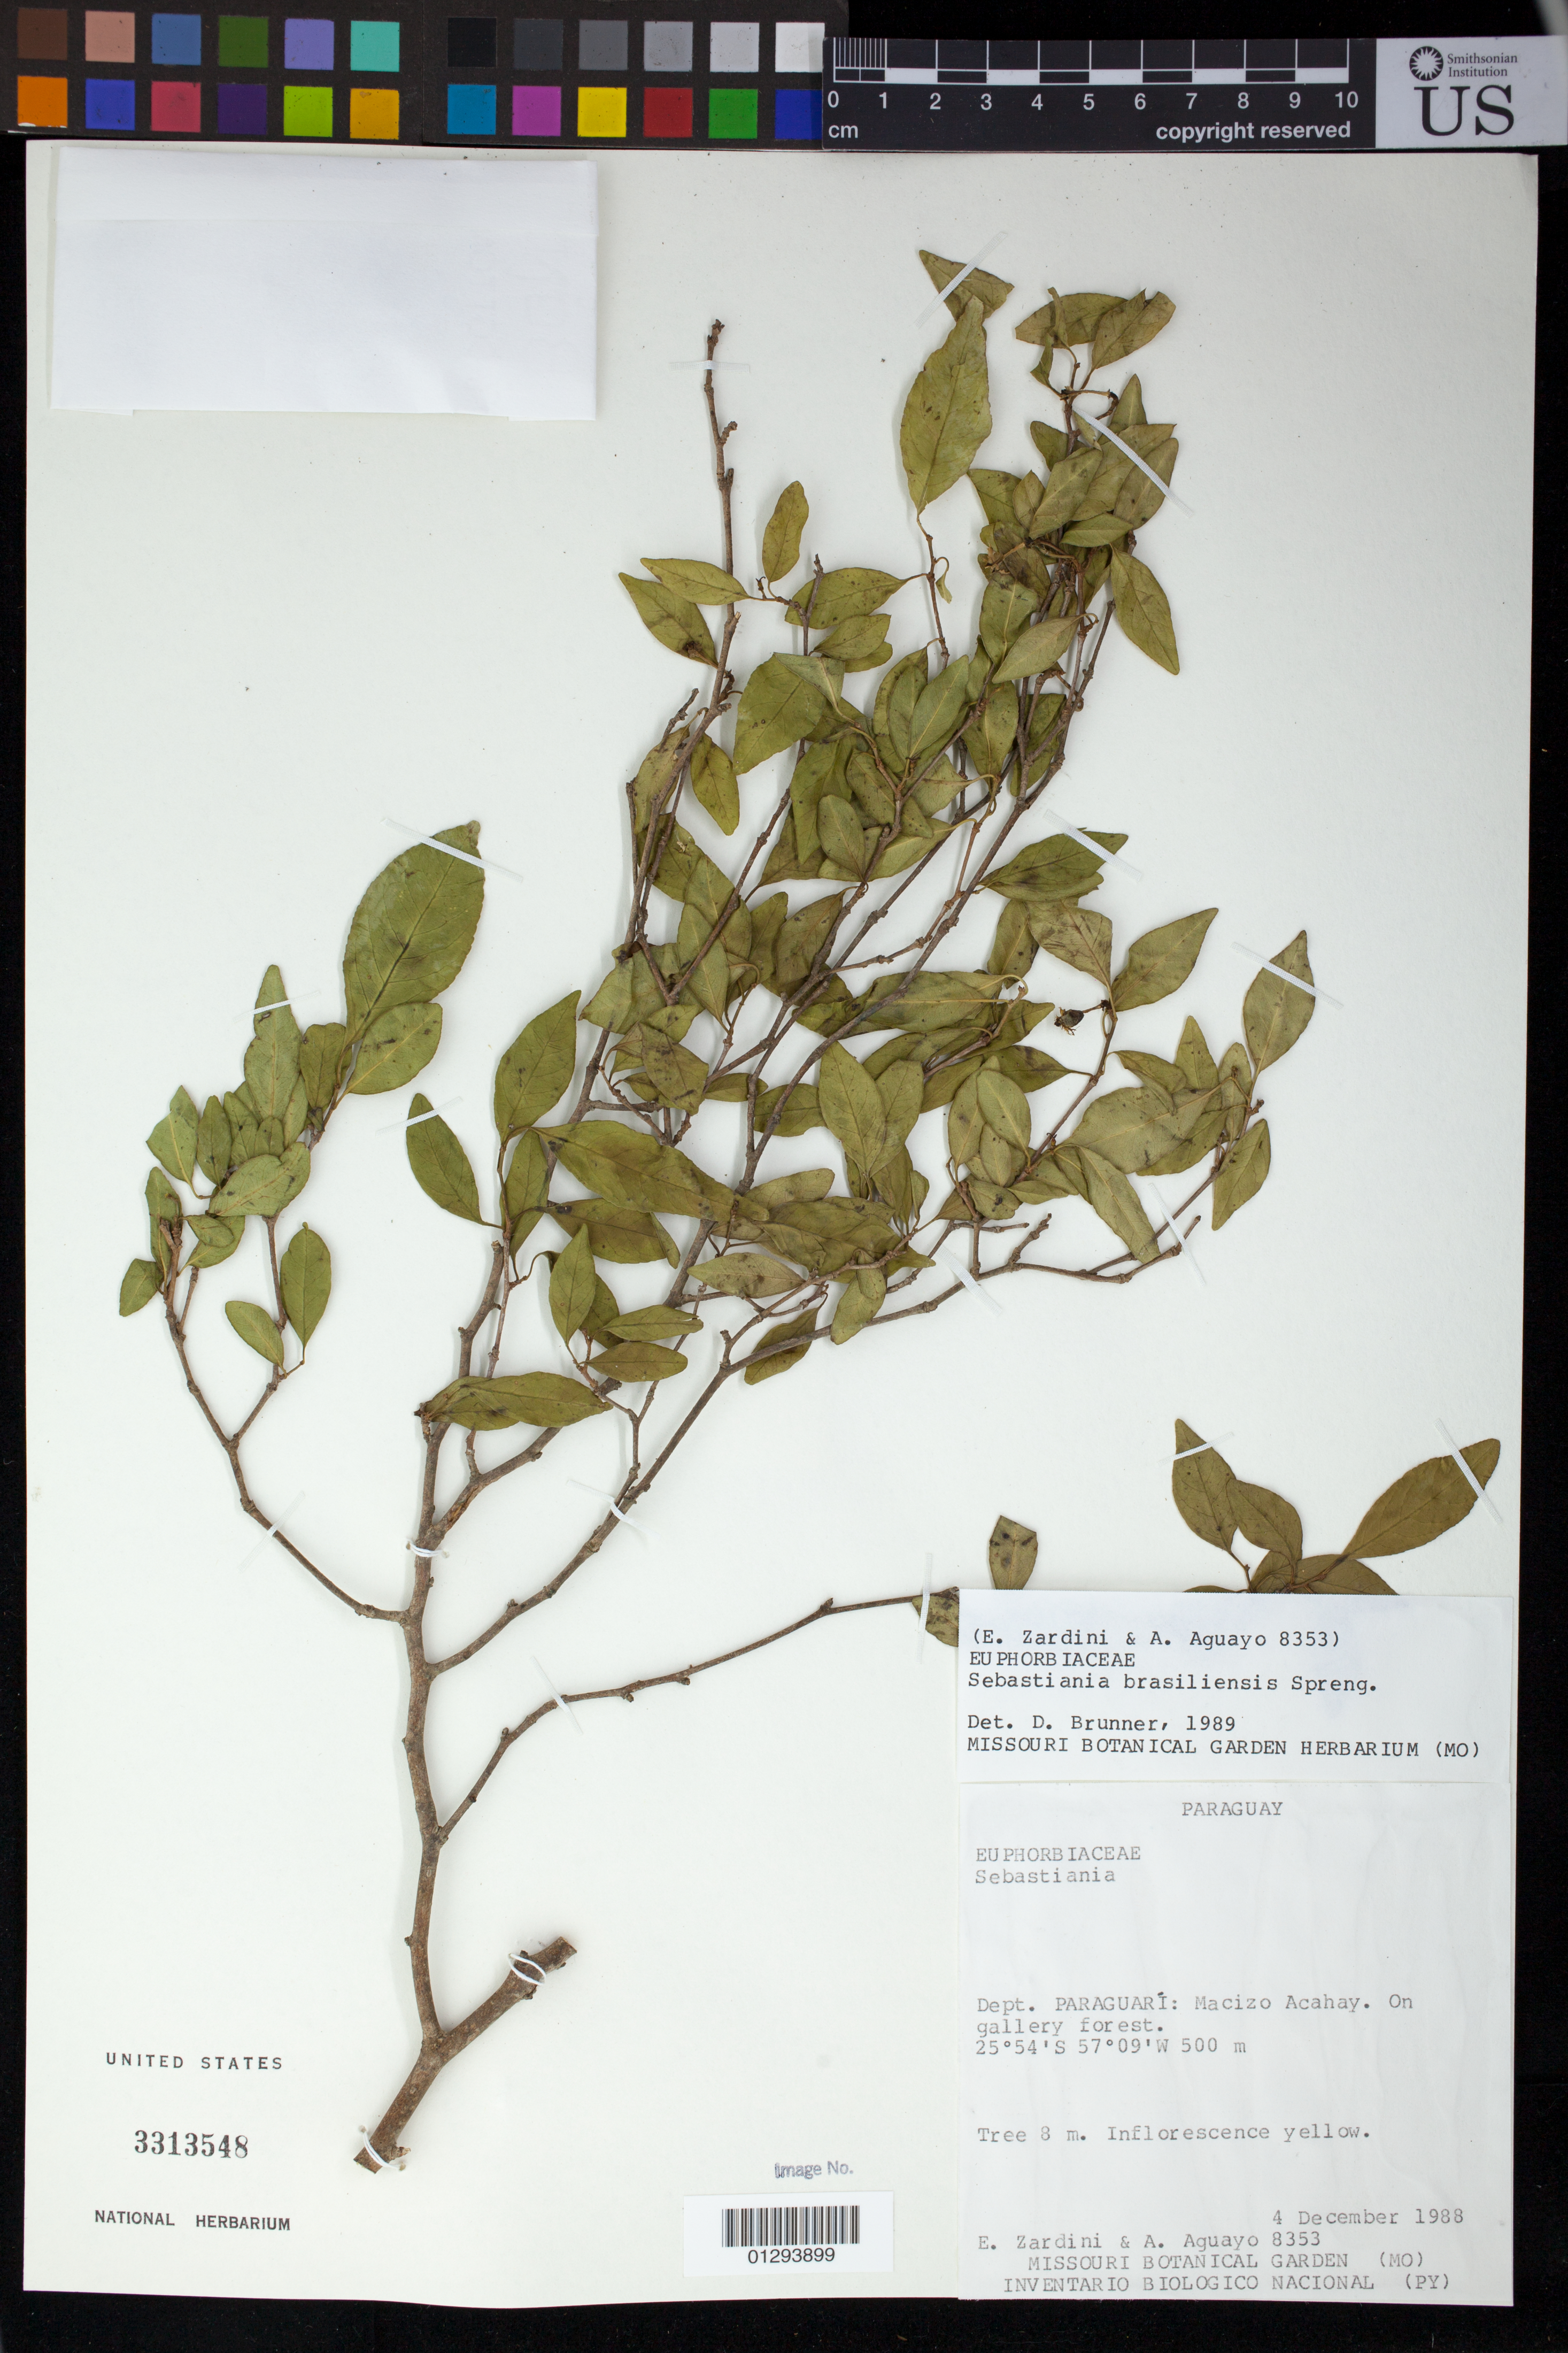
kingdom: Plantae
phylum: Tracheophyta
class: Magnoliopsida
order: Malpighiales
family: Euphorbiaceae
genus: Sebastiania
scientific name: Sebastiania brasiliensis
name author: Spreng.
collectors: E. M. Zardini & A. Aguayo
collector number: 8353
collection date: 1988-12-04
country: Paraguay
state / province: Paraguari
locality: Macizo Acahay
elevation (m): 500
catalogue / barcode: US 3313548